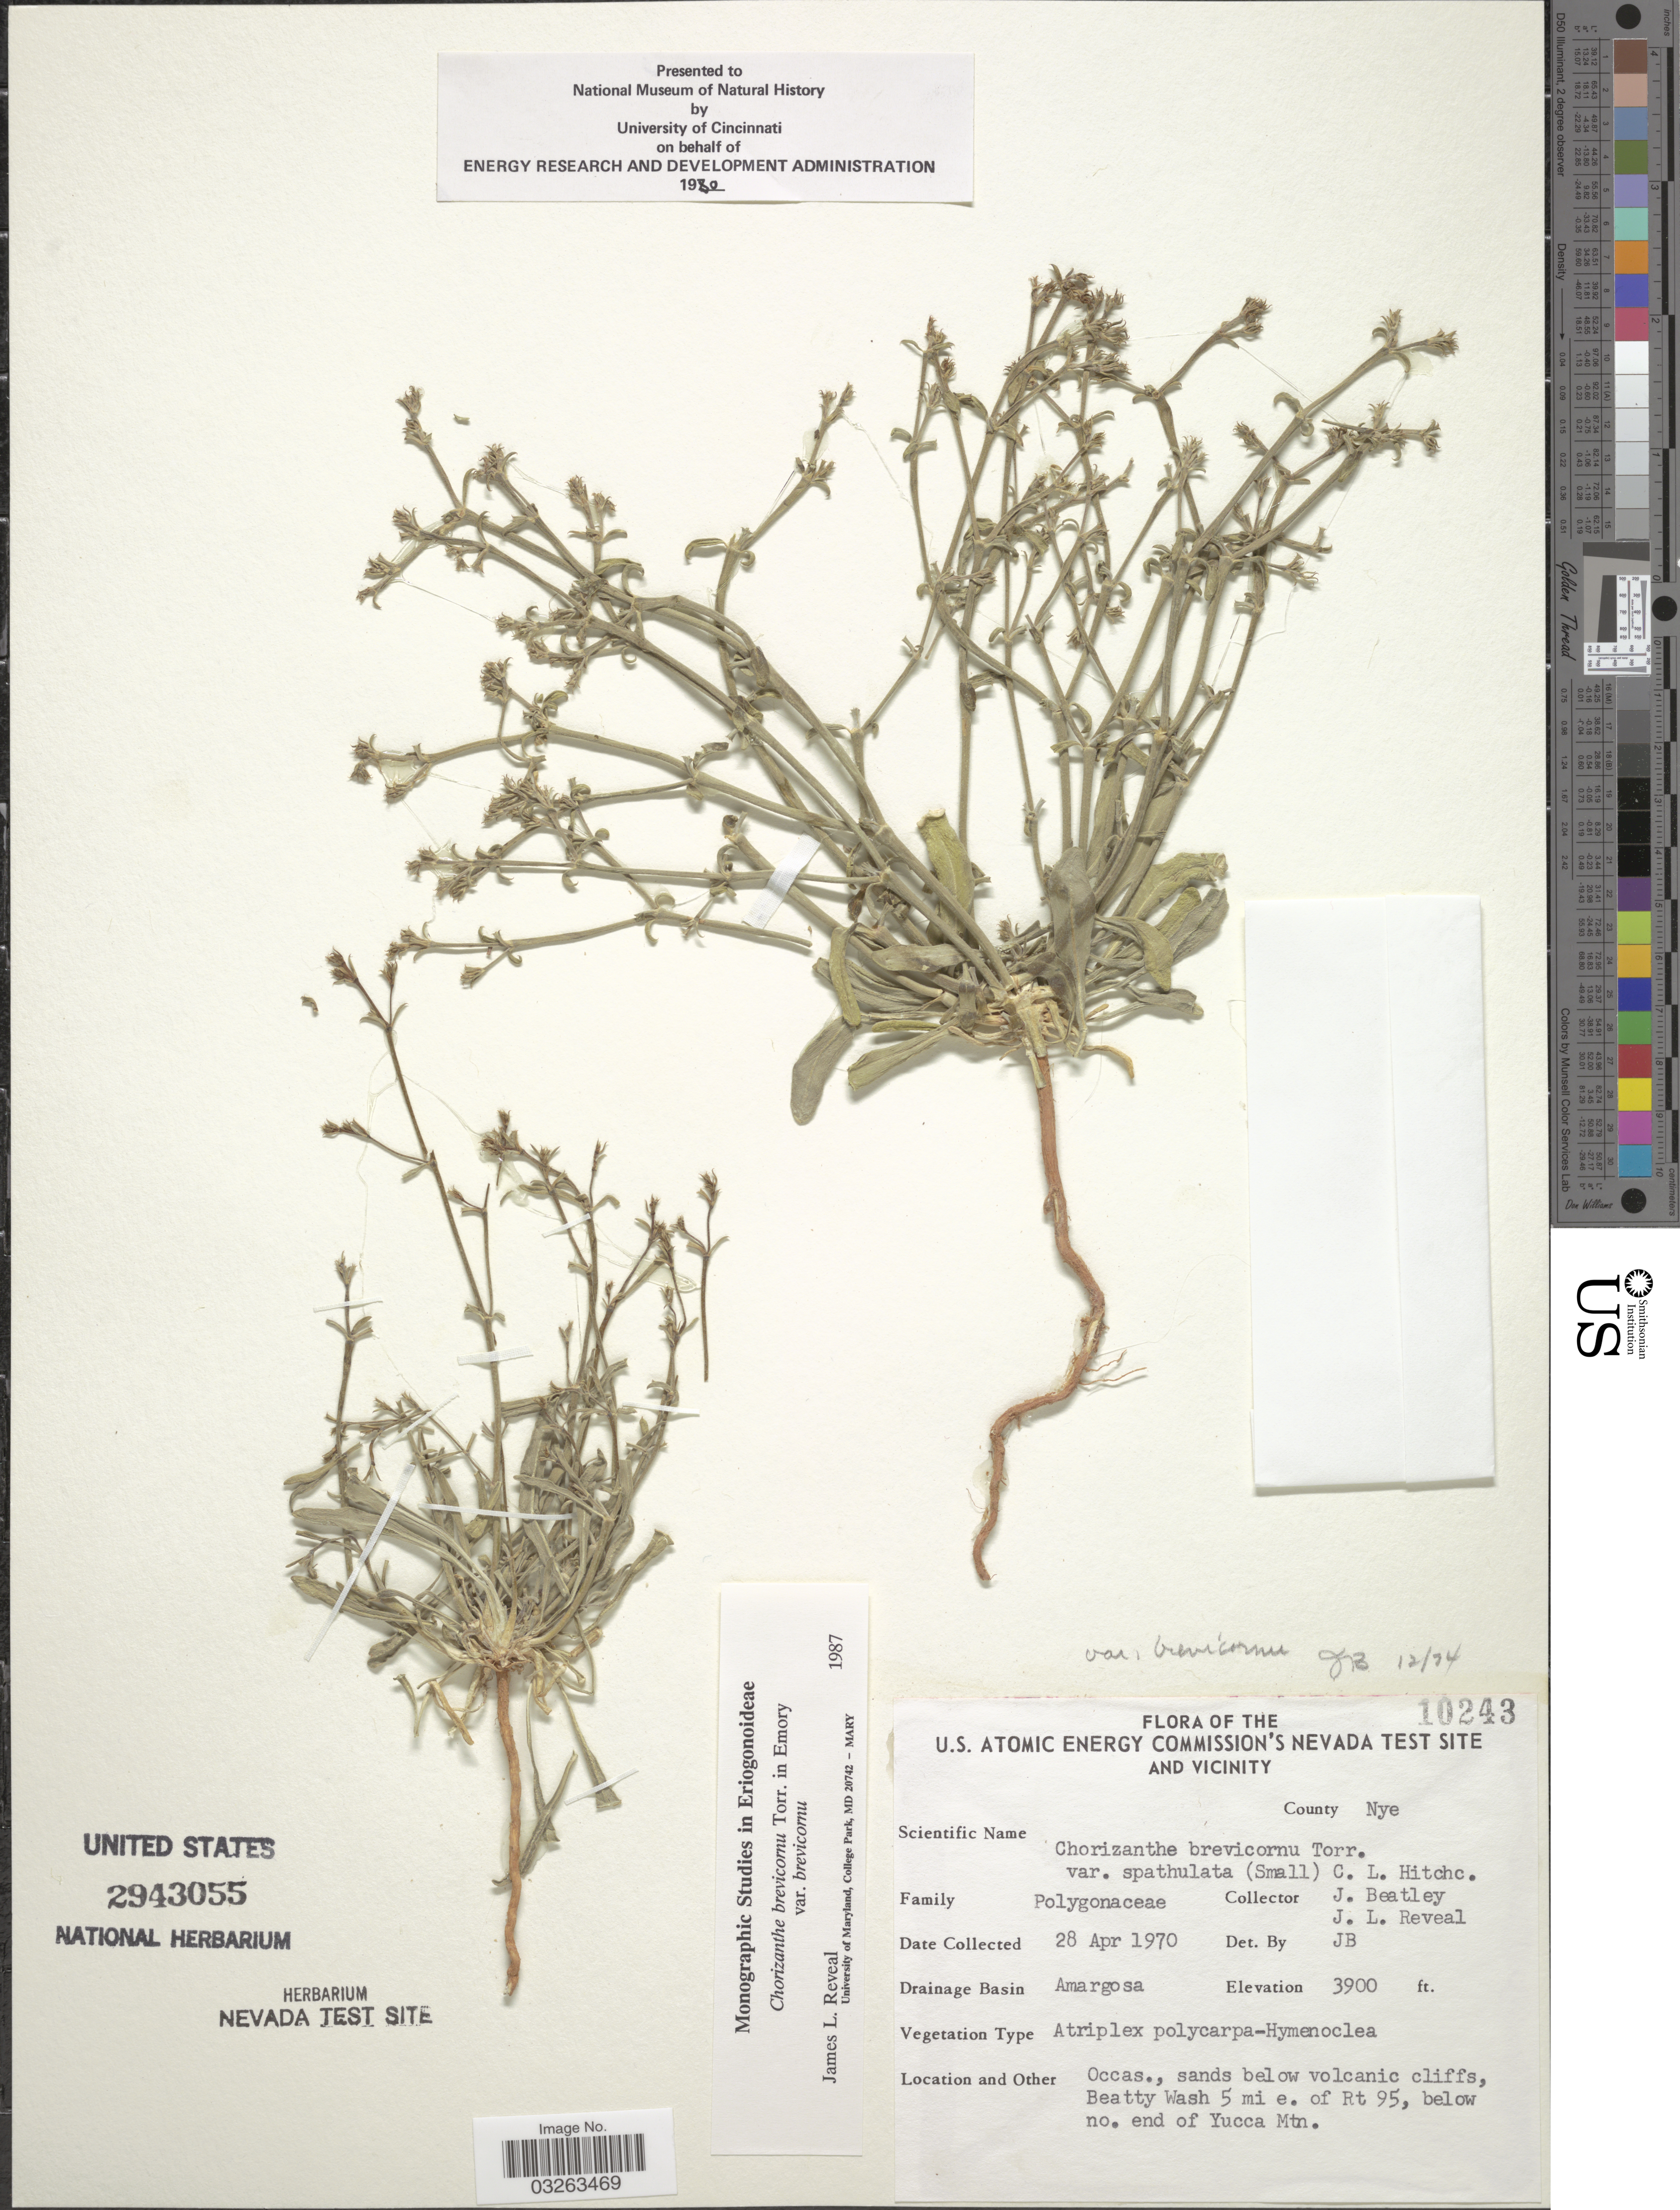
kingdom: Plantae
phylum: Tracheophyta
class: Magnoliopsida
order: Caryophyllales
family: Polygonaceae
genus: Chorizanthe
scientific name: Chorizanthe brevicornu var. brevicornu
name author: Torr.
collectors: C. L. Hitchcock, J. C. Beatley & J. L. Reveal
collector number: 10243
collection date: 1970-04-28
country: United States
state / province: Nevada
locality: U.S. Atomic Energy Commission's Nevada Test Site and Vicinity. County Nye. Drainage Basin Amargosa. Beatty Wash 5 mi e. of Rt 95, below no. end of Yucca Mtn.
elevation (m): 1189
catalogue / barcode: US 2943055